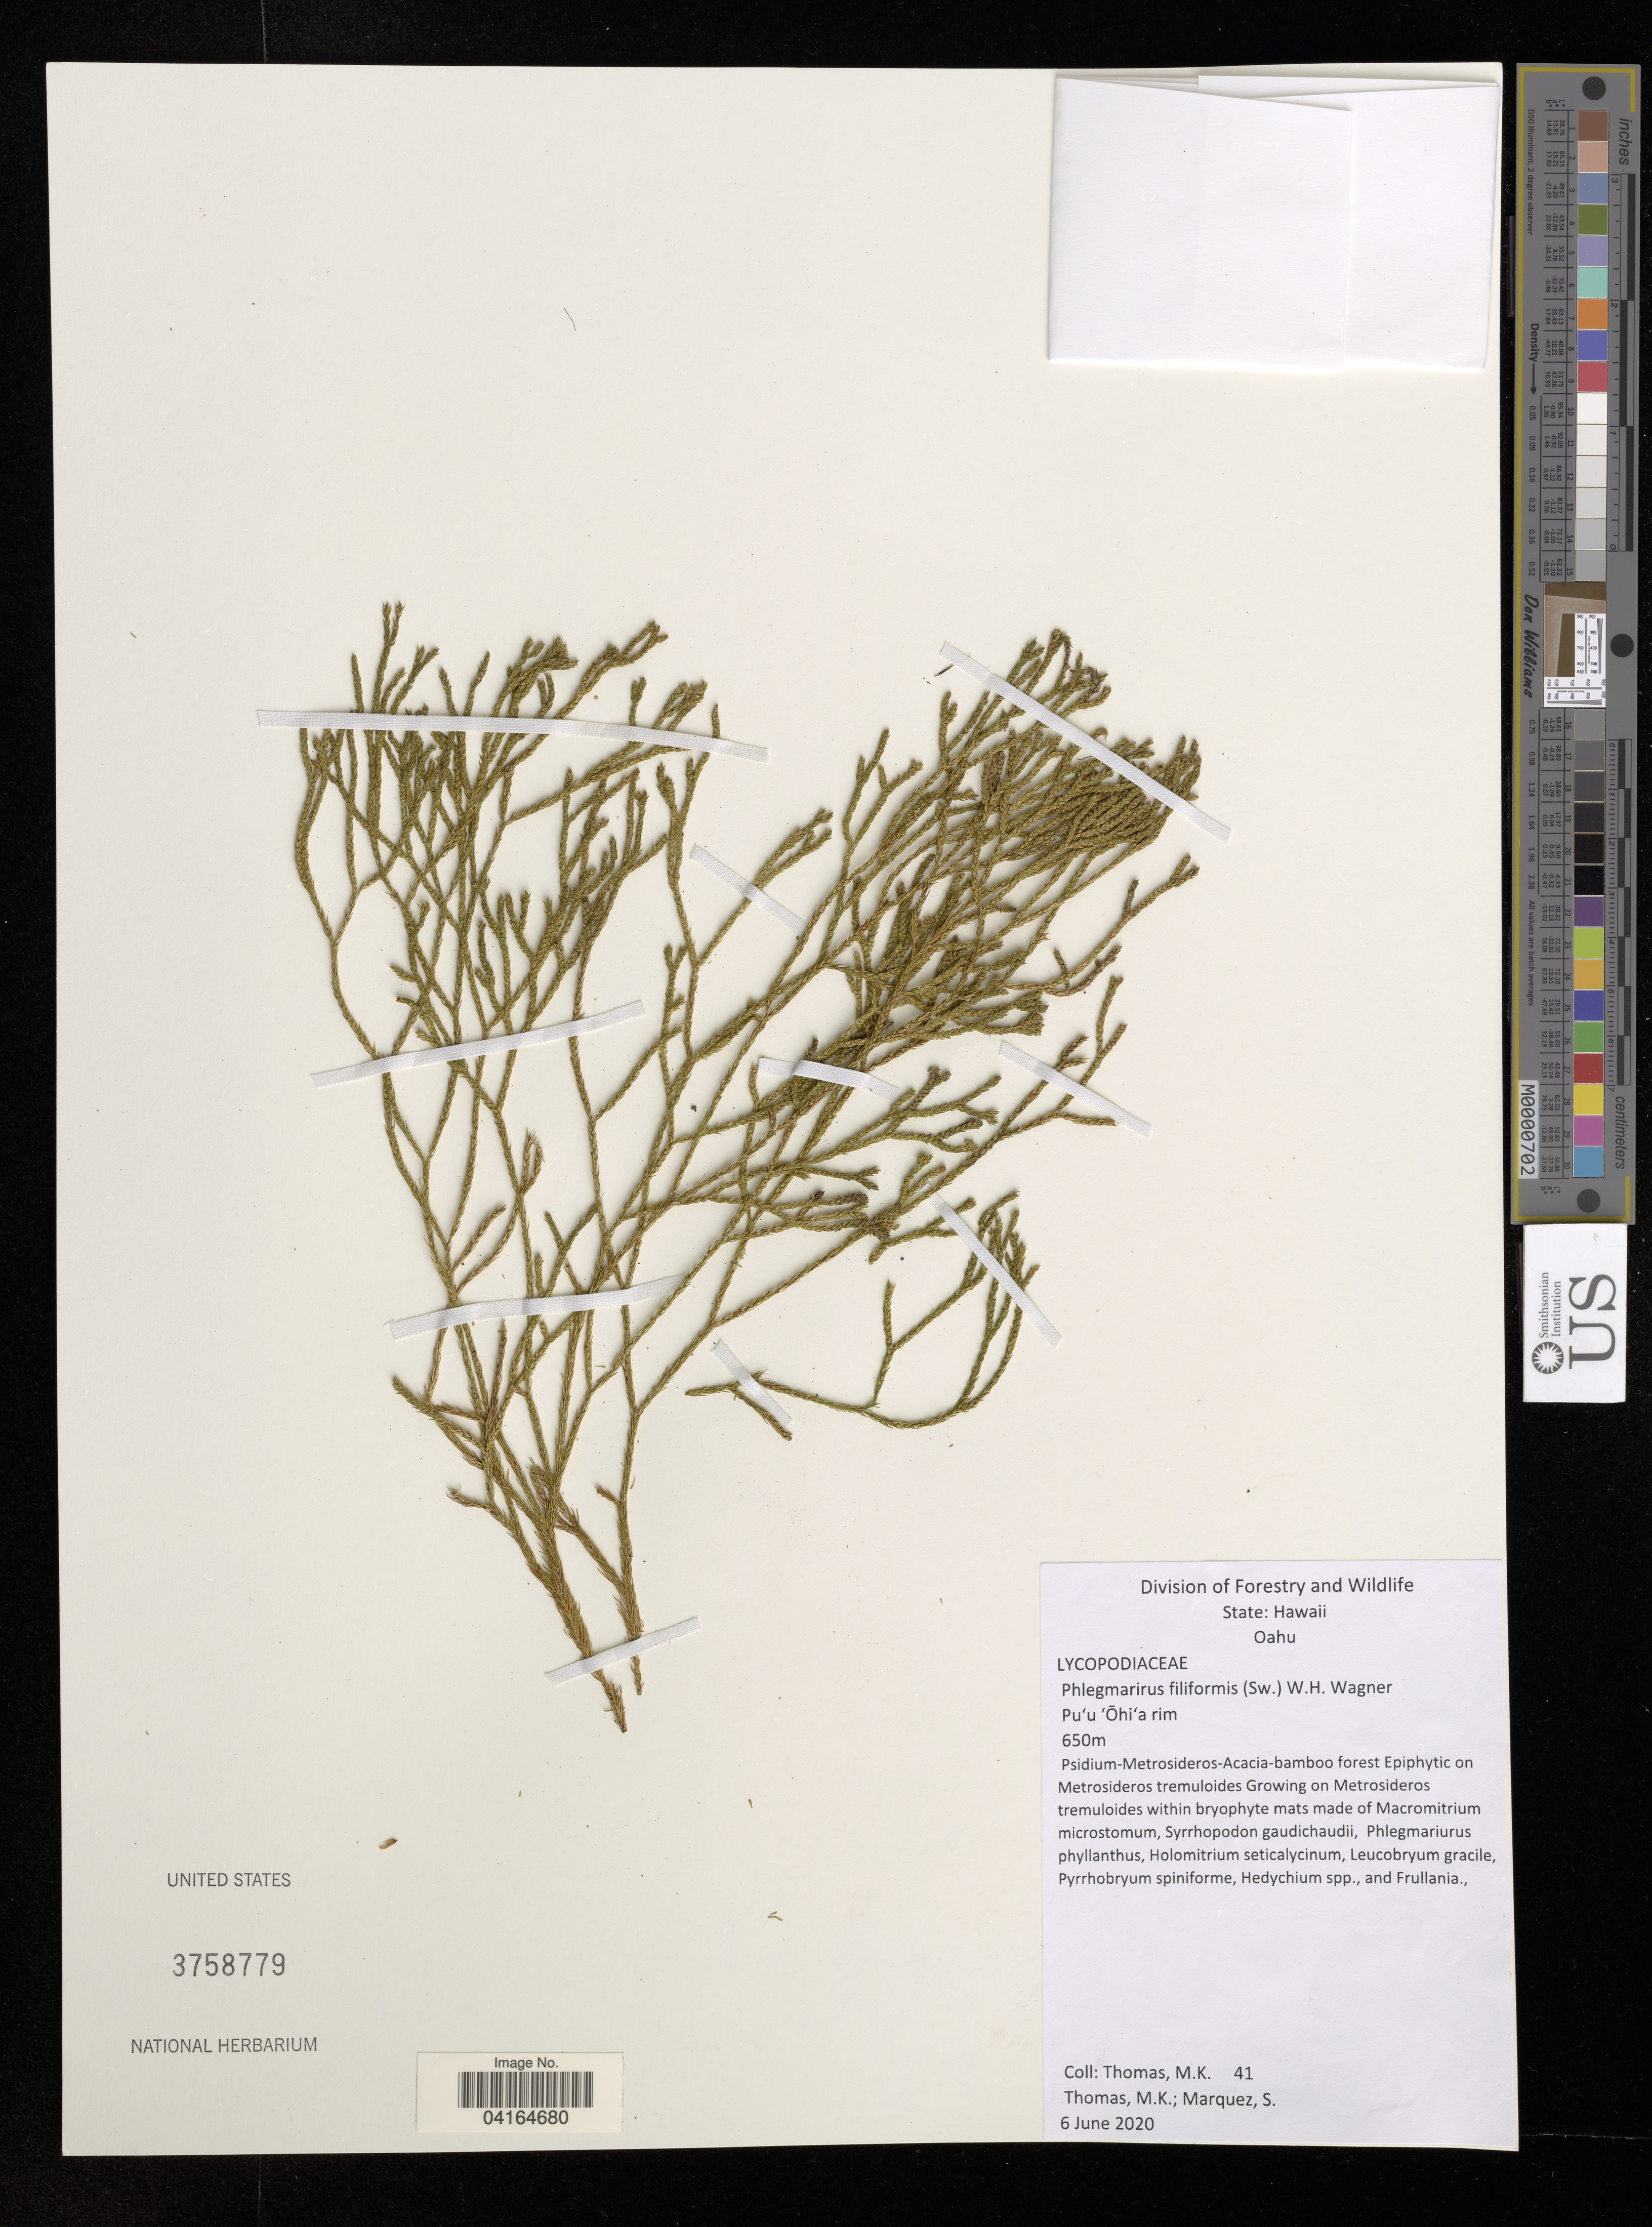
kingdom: Plantae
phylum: Tracheophyta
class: Lycopodiopsida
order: Lycopodiales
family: Lycopodiaceae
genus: Phlegmariurus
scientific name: Phlegmariurus filiformis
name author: (Sw.) W.H. Wagner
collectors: M. Thomas & S. Márquez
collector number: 41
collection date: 2020-06-06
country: United States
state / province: Hawaii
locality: Oahu. Pu'u 'О̄ hi'a rim.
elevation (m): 650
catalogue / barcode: US 3758779